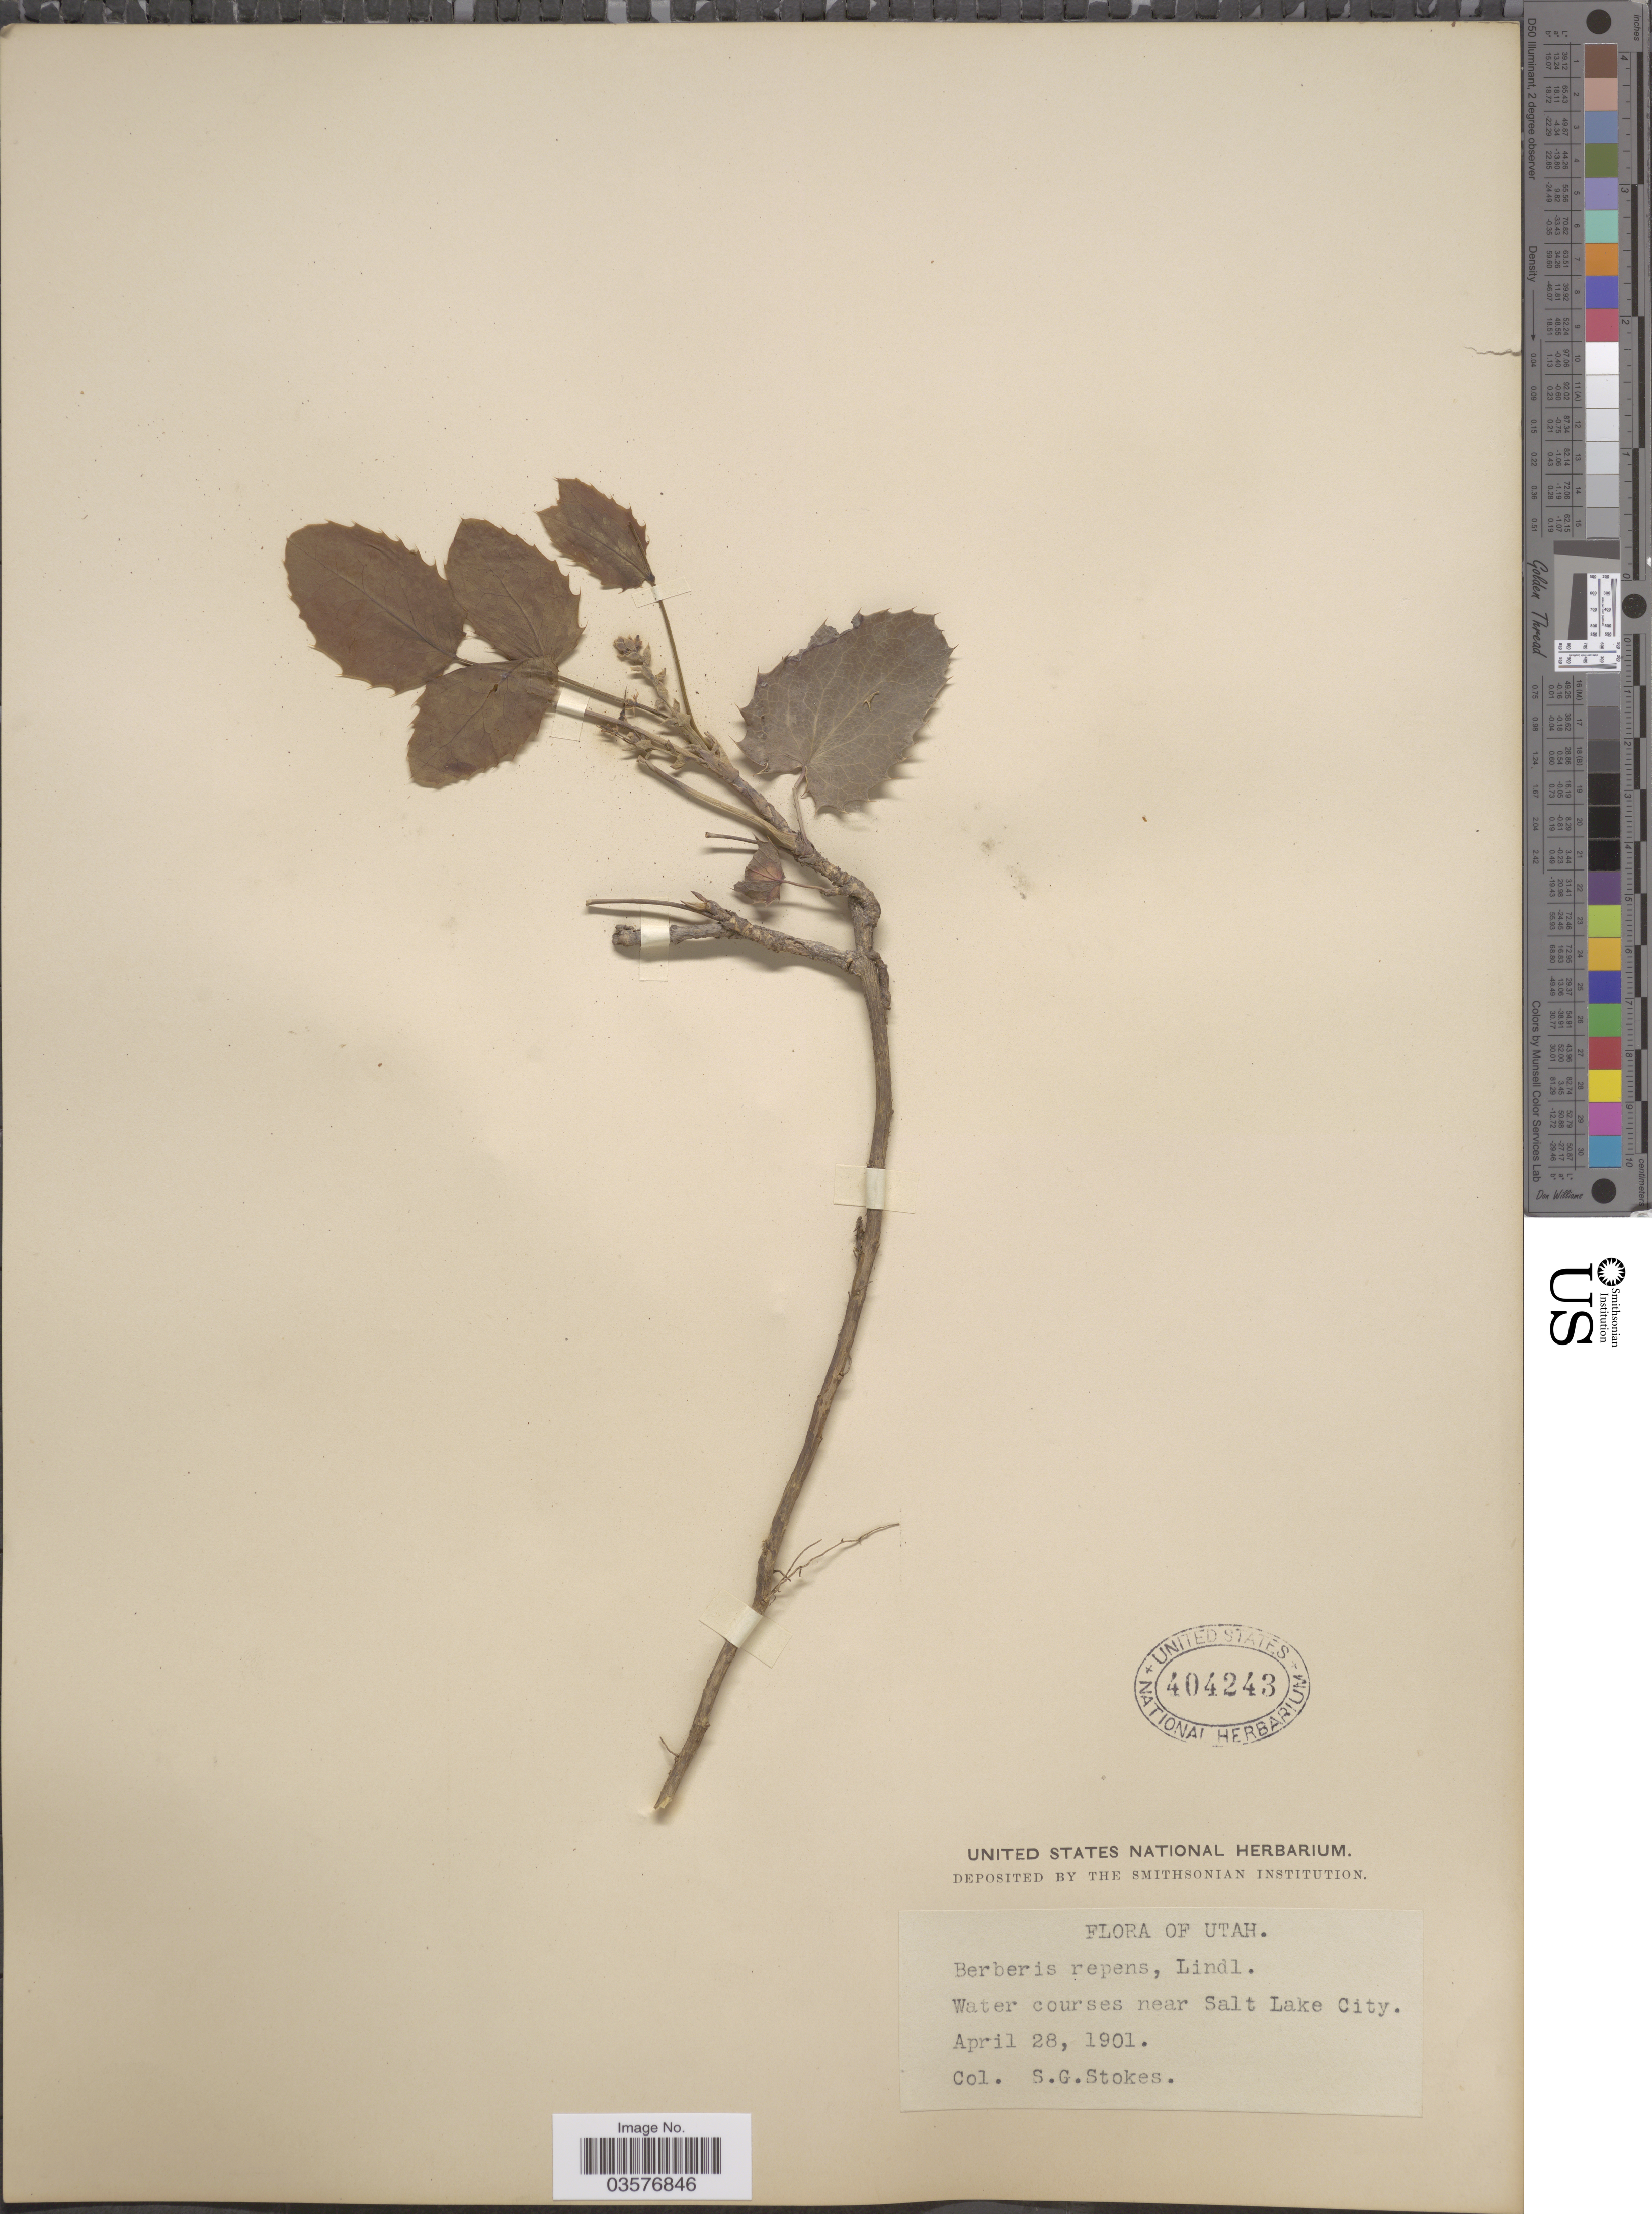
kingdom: Plantae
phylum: Tracheophyta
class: Magnoliopsida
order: Ranunculales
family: Berberidaceae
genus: Mahonia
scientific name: Mahonia repens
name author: (Lindl.) G. Don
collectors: S. G. Stokes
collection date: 1901-04-28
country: United States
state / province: Utah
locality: Water courses near Salt Lake City.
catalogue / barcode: US 404243